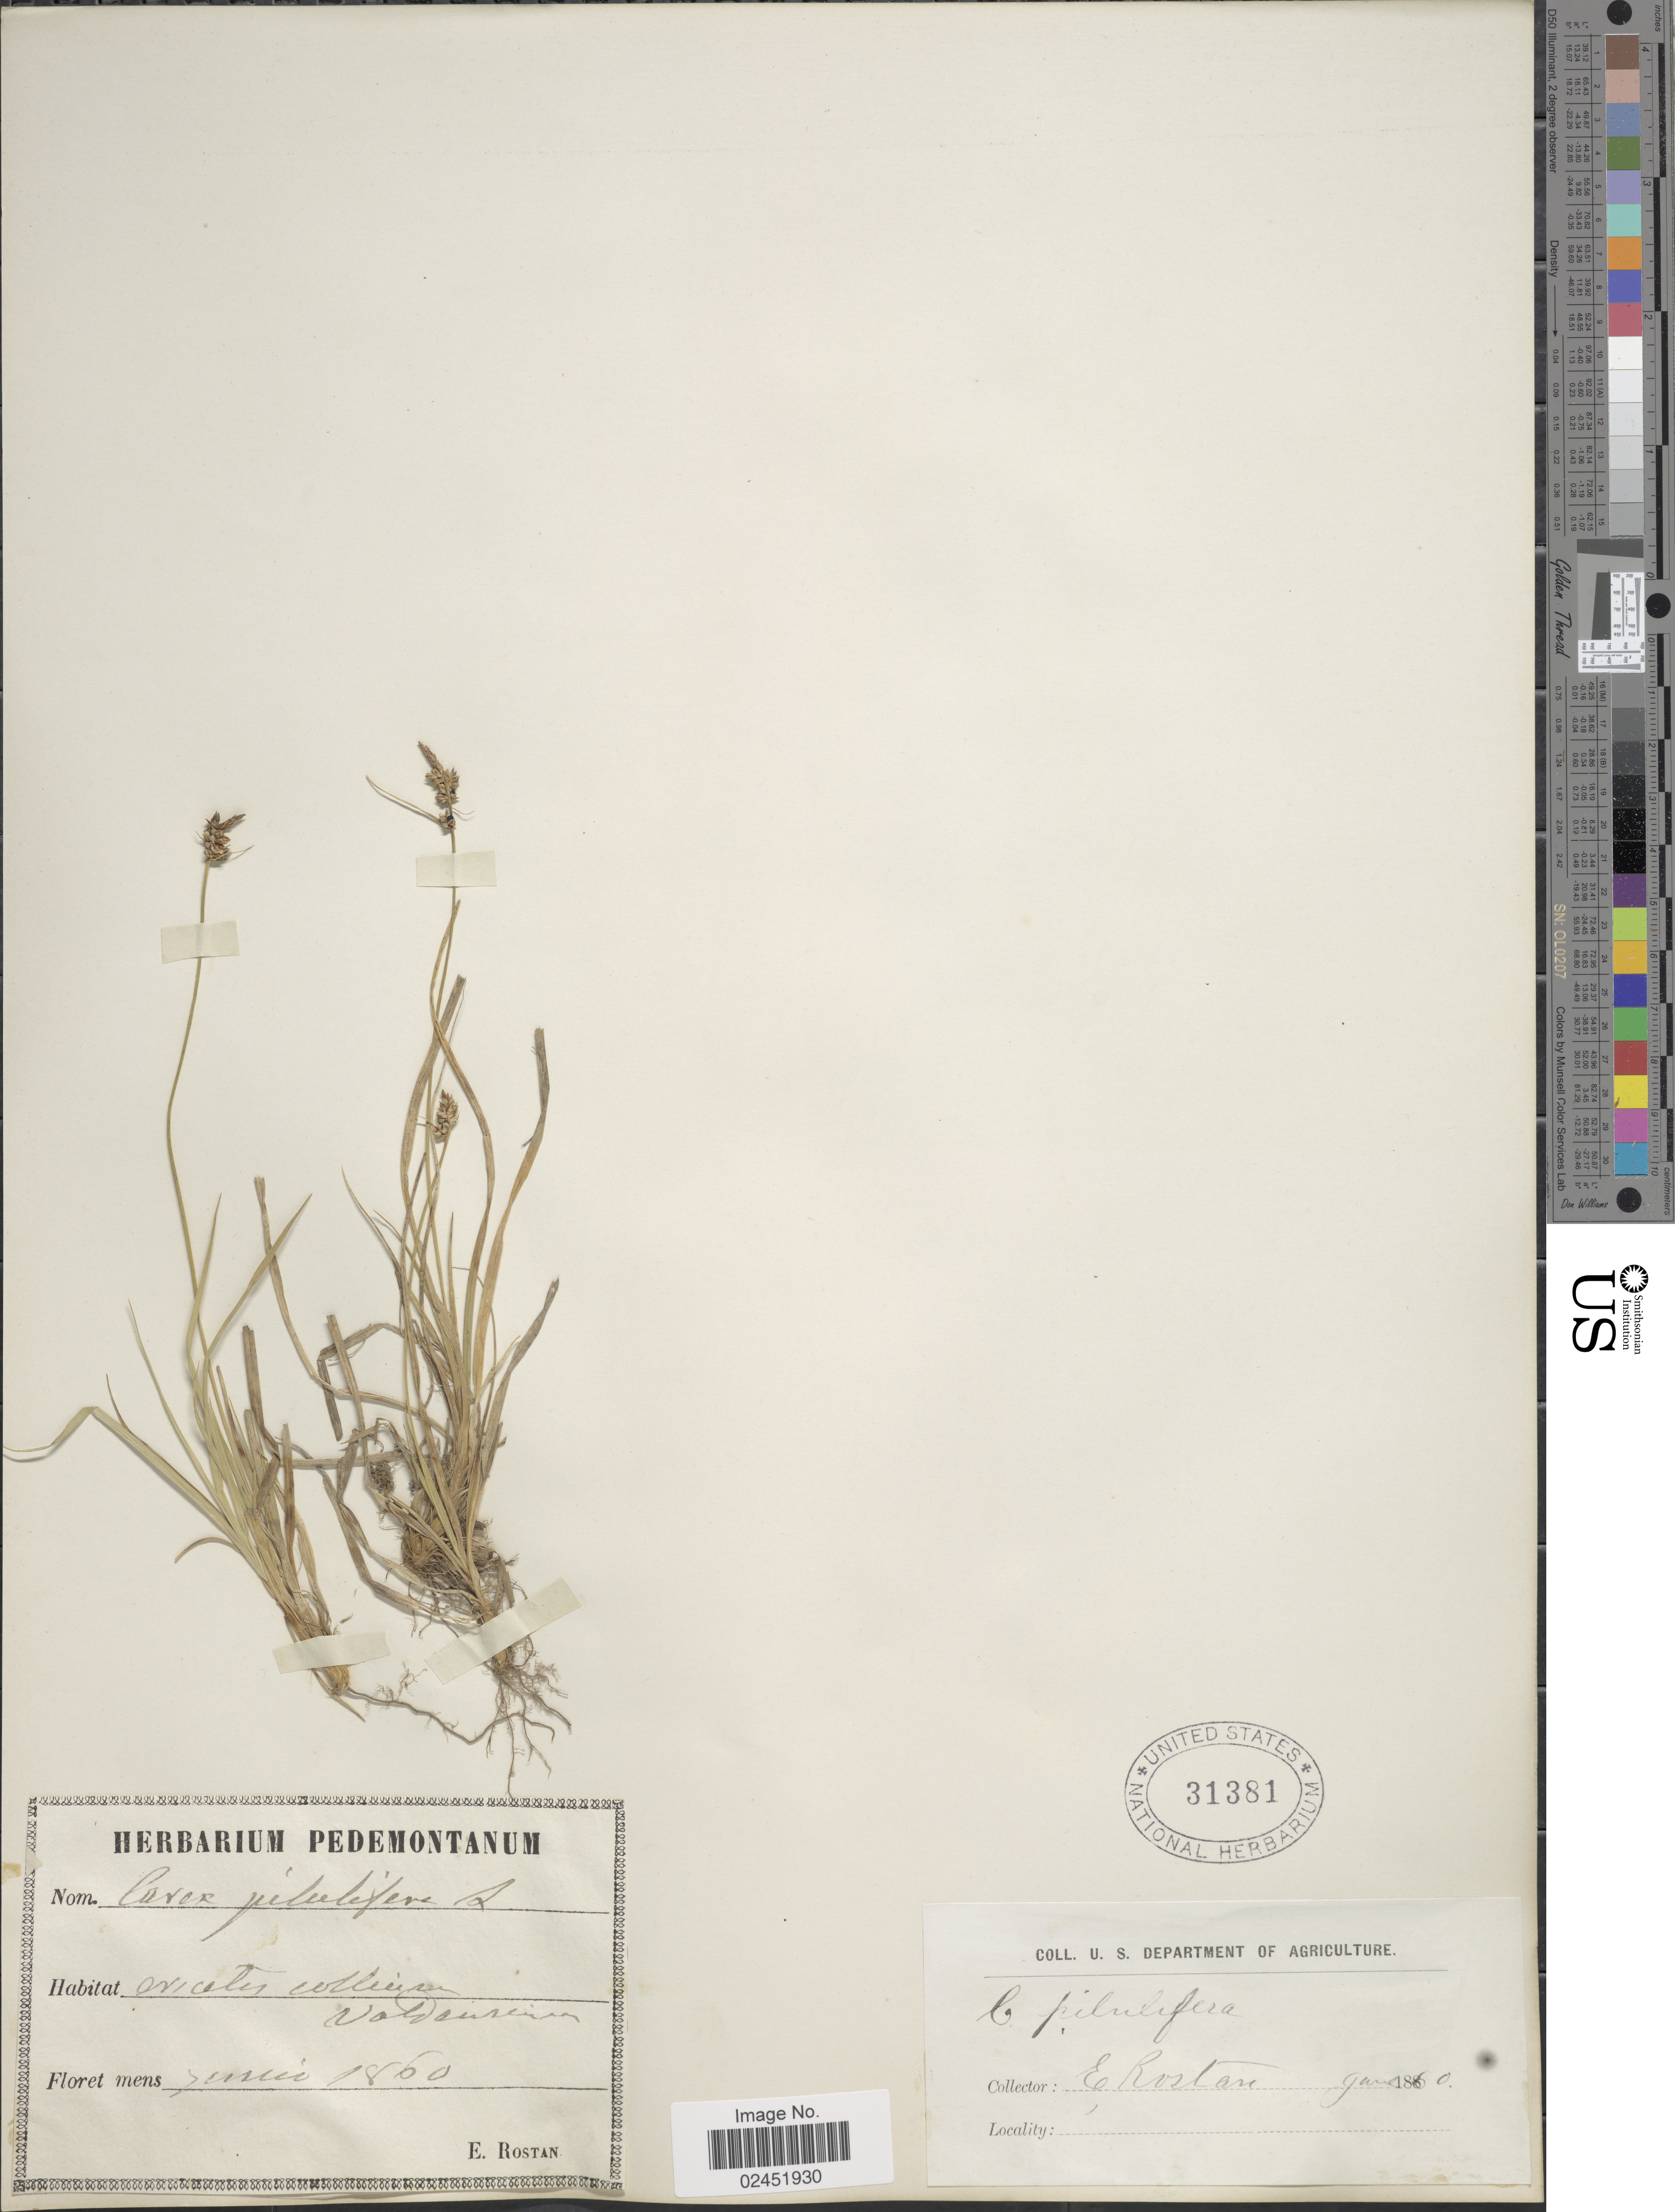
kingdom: Plantae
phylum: Tracheophyta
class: Liliopsida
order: Poales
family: Cyperaceae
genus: Carex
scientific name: Carex pilulifera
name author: L.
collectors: E. Rostan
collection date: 1860-06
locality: Erictus collium Valdensium [interpreted]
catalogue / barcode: US 31381